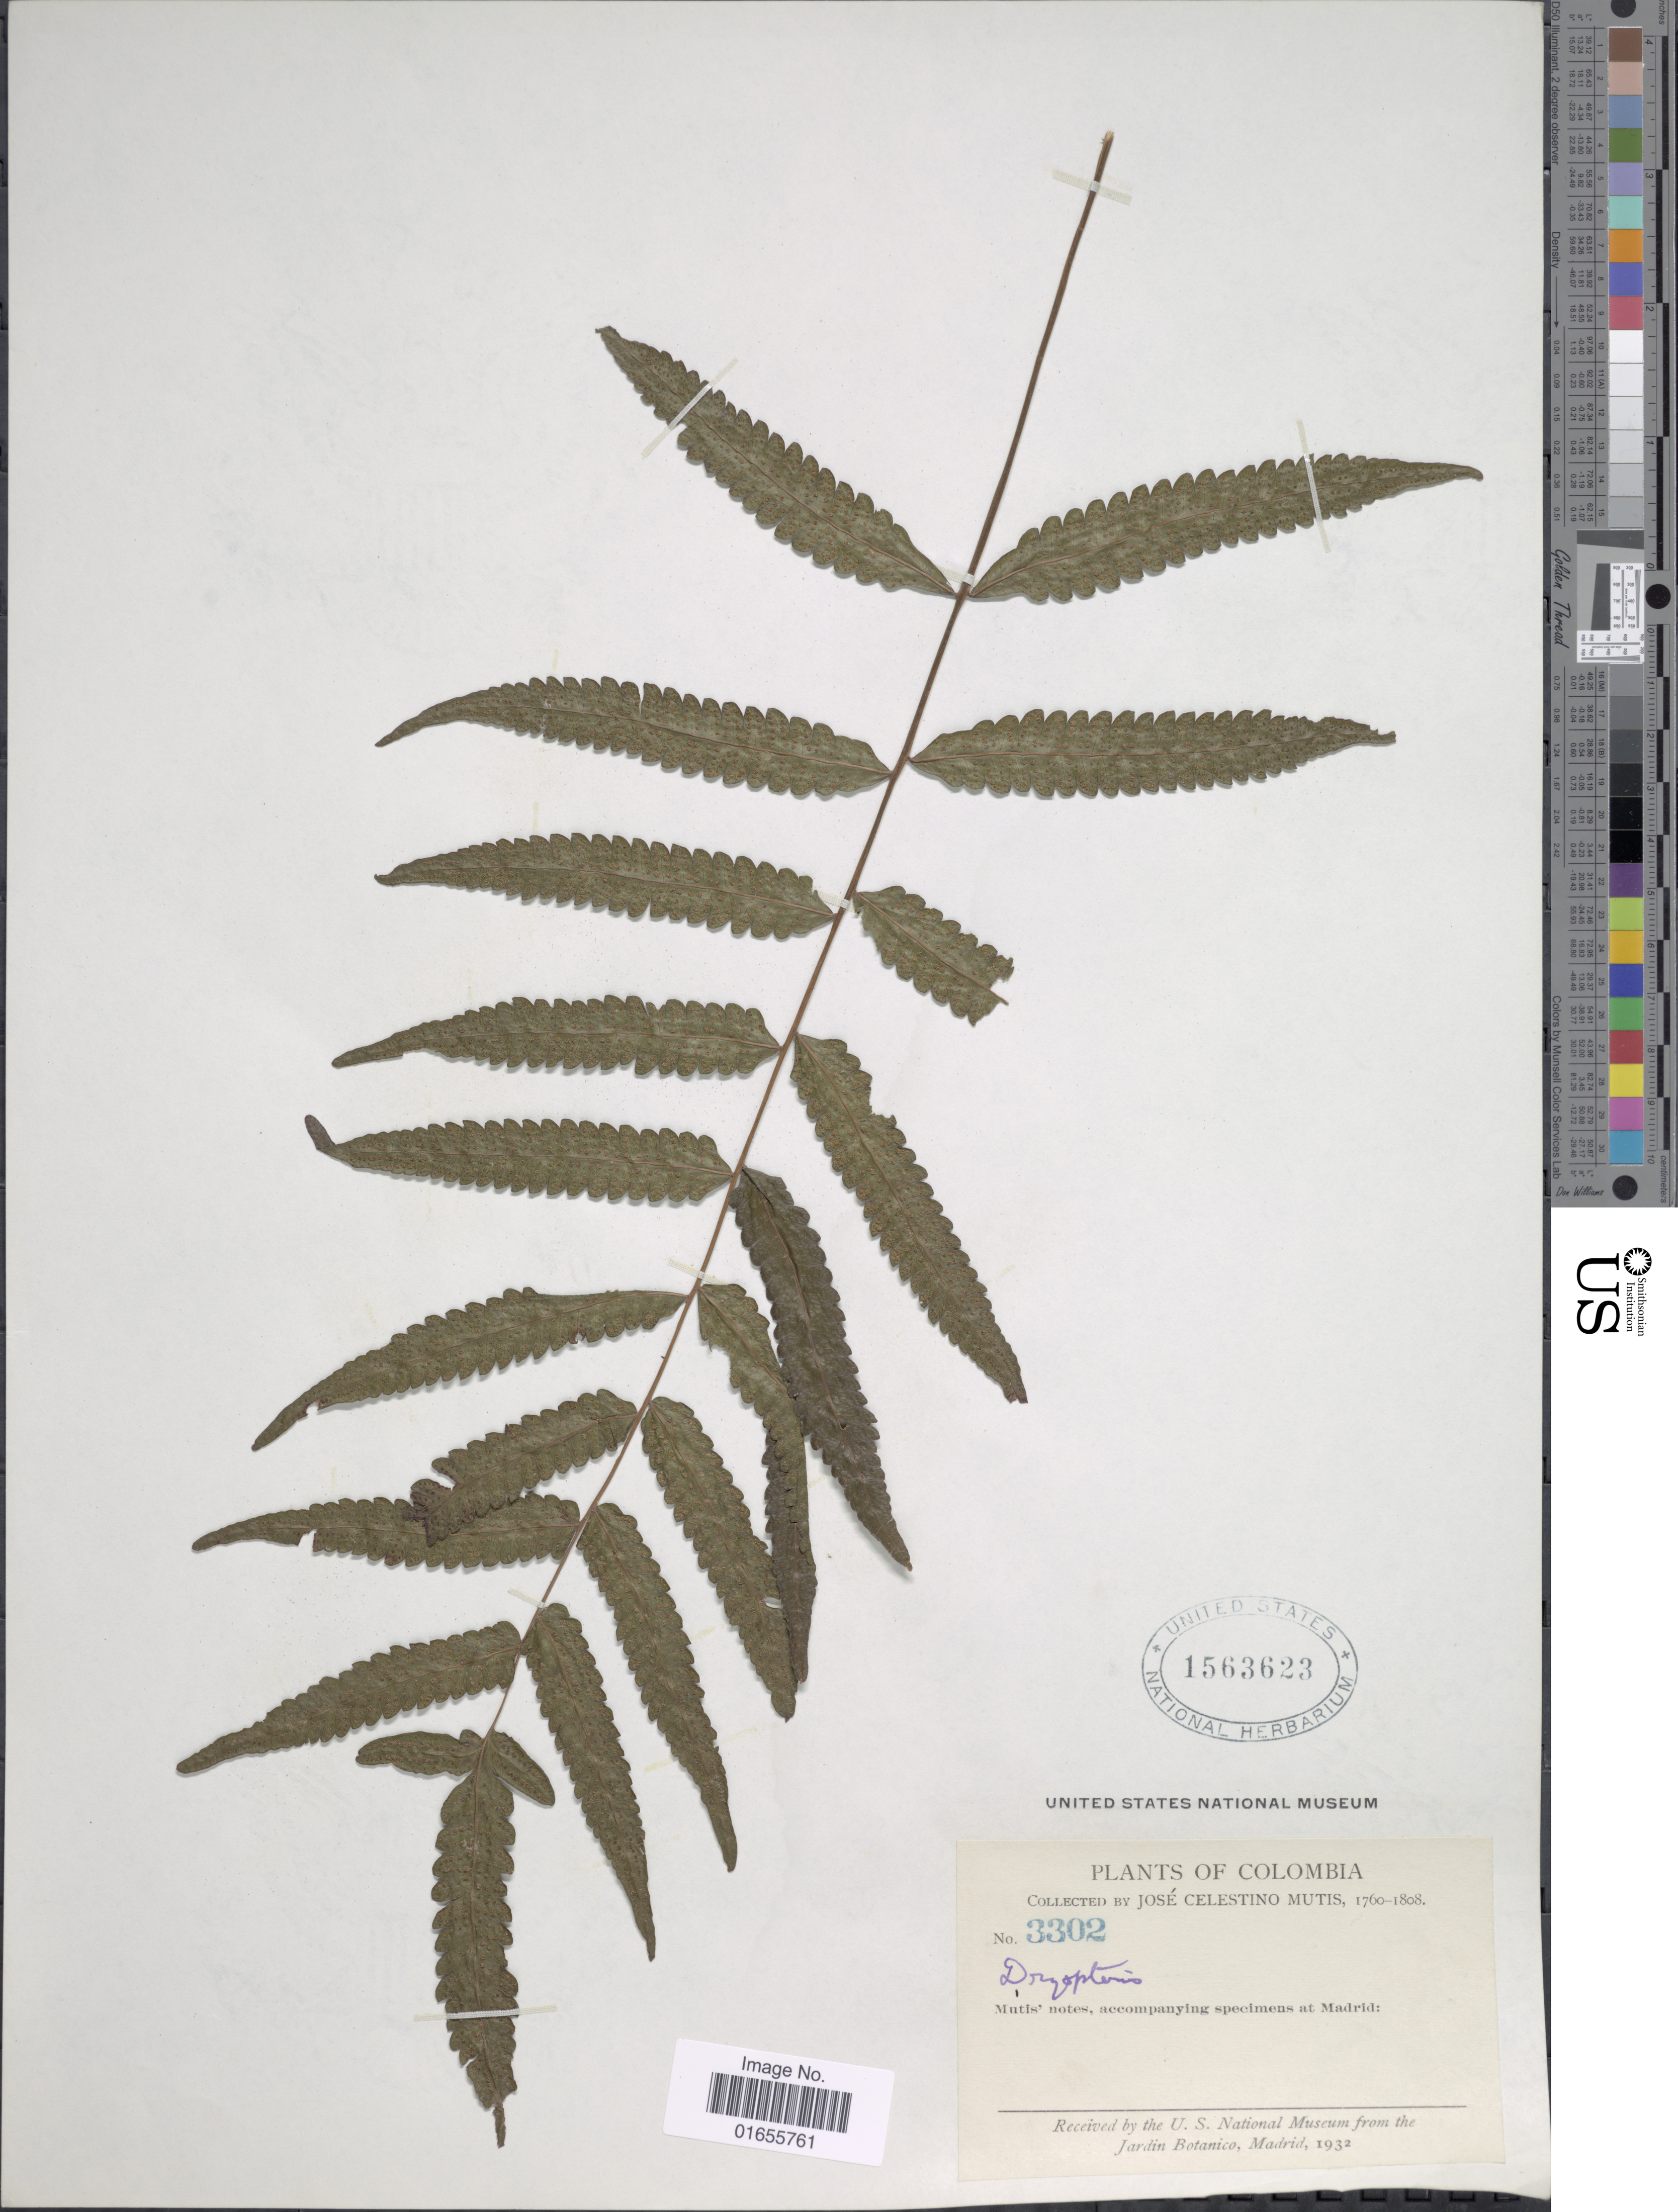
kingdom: Plantae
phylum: Tracheophyta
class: Polypodiopsida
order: Polypodiales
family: Thelypteridaceae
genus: Goniopteris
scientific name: Goniopteris vivipara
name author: (Raddi) C.F. Reed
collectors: J. C. B. Mutis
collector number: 3302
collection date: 1760/1808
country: Colombia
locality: Mutis' notes, accompanying specimens at Madrid;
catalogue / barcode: US 1563623